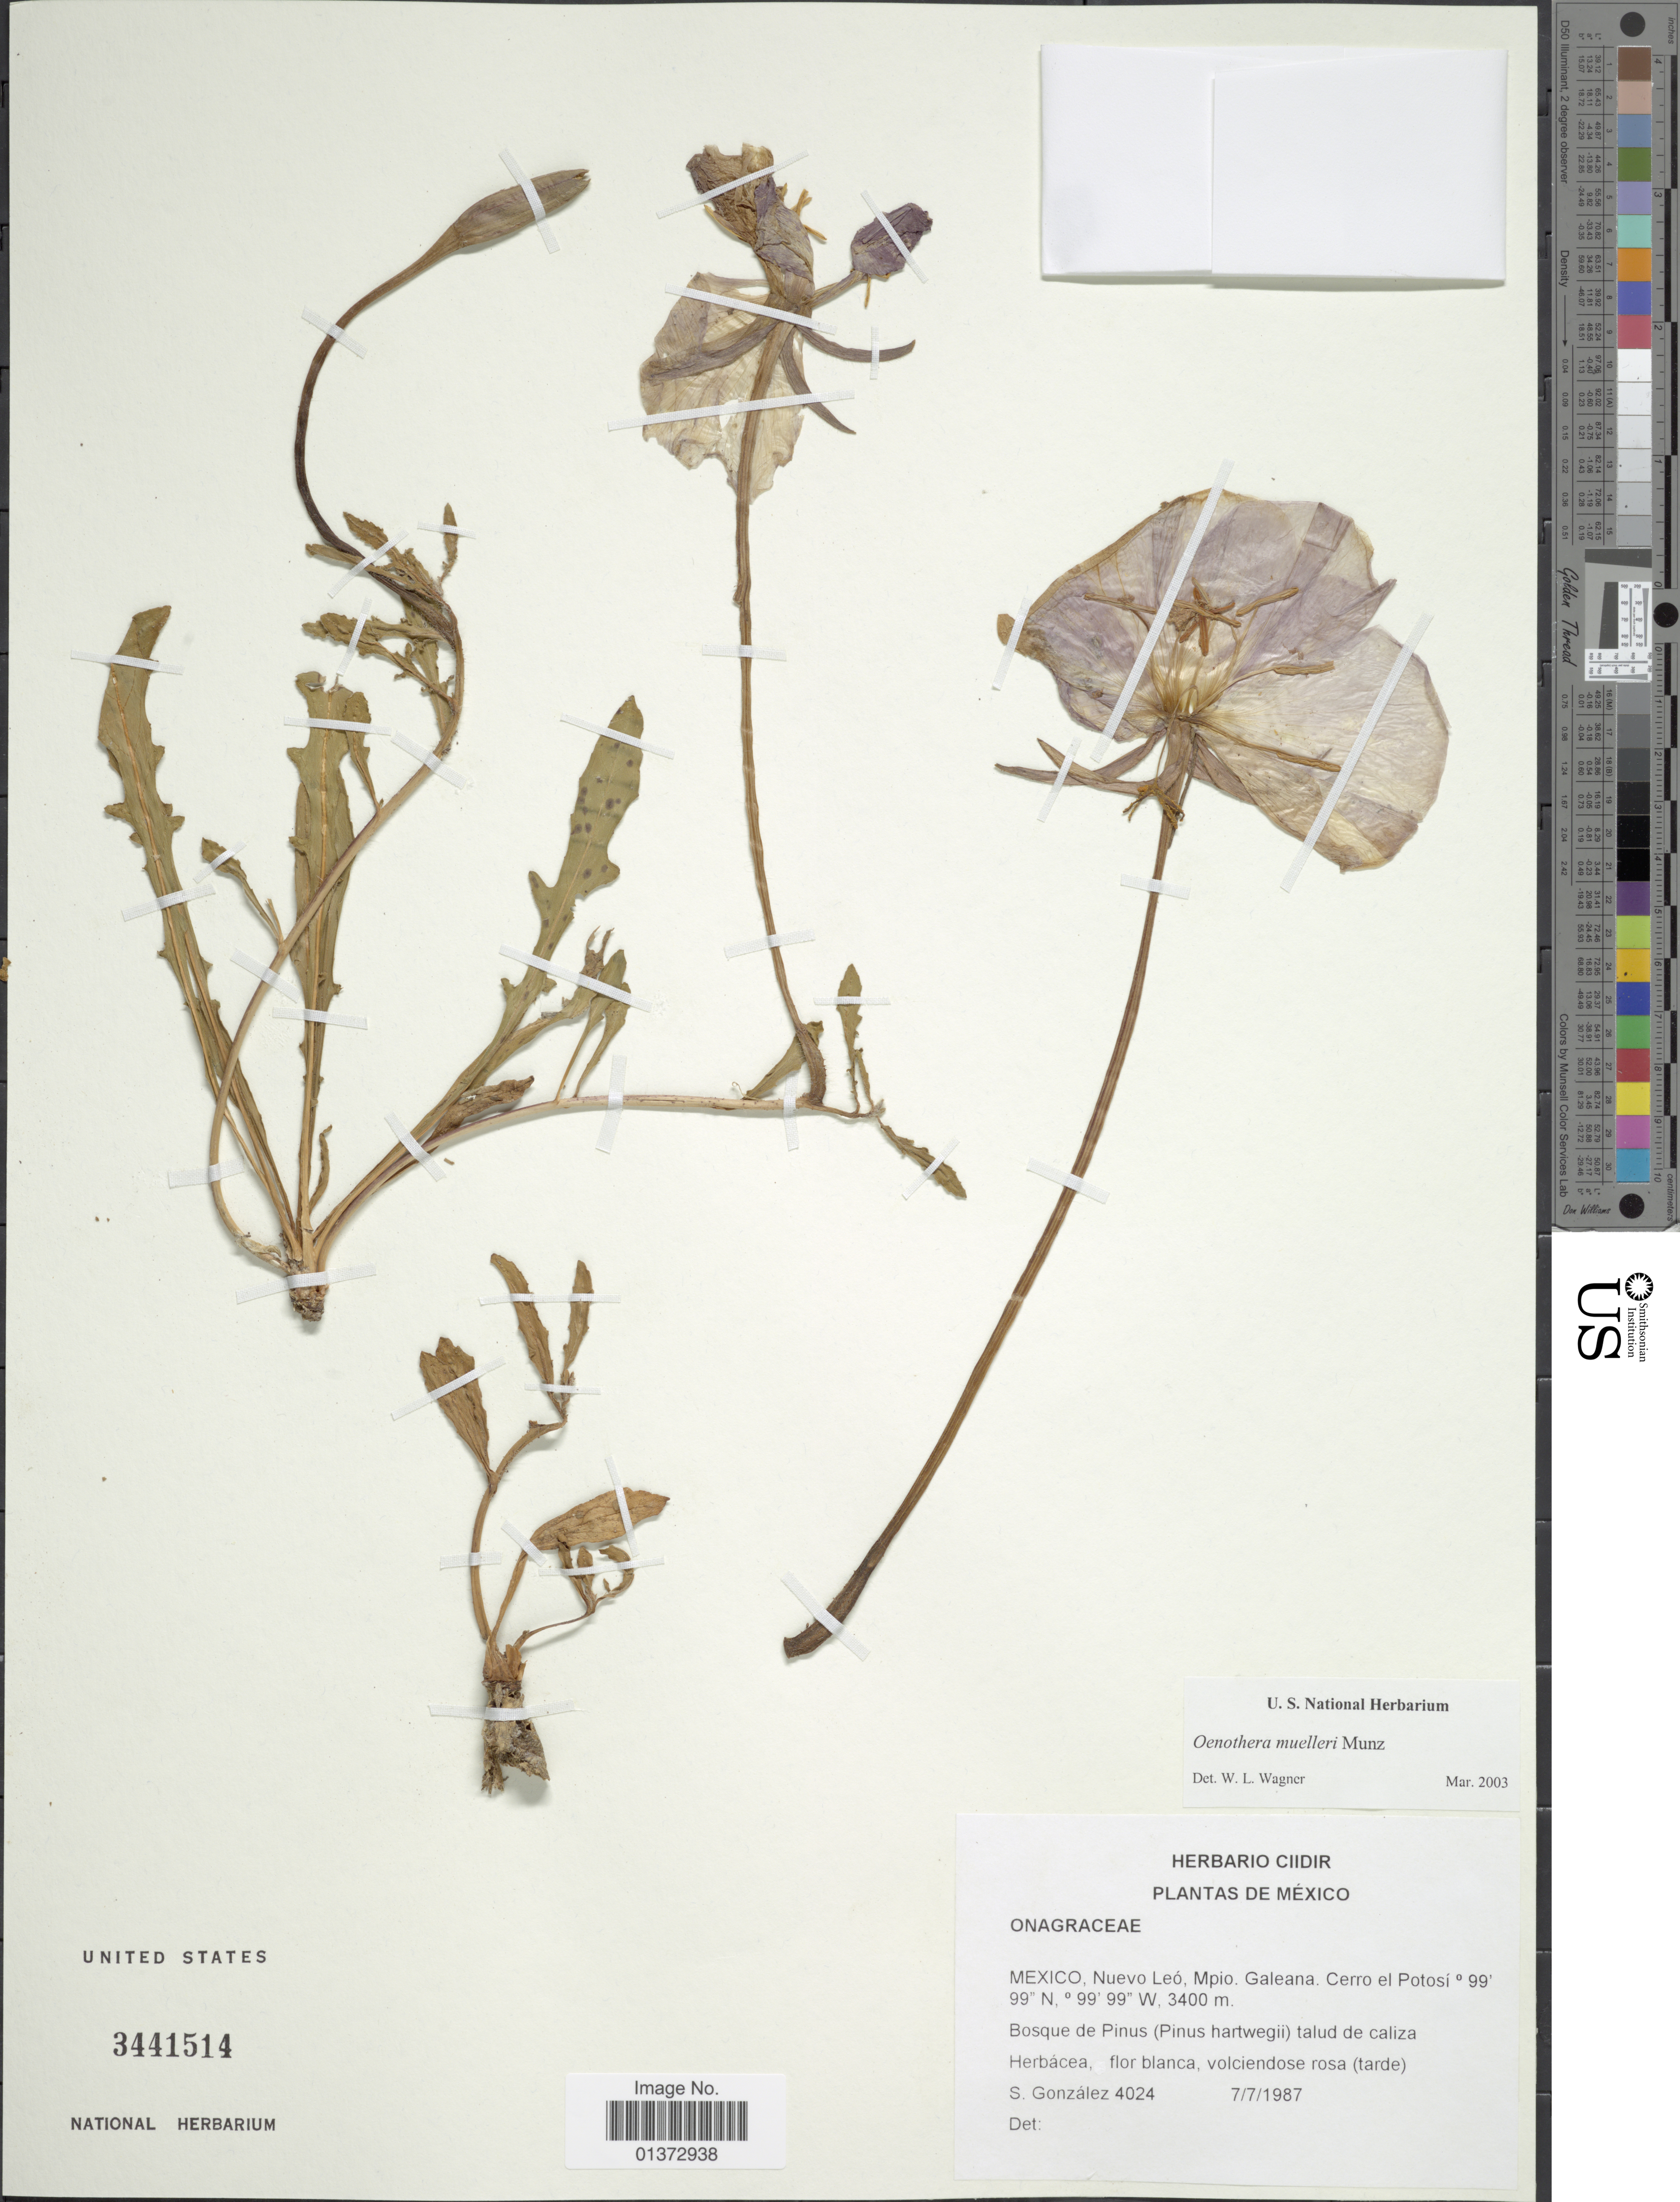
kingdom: Plantae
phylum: Tracheophyta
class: Magnoliopsida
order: Myrtales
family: Onagraceae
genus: Oenothera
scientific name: Oenothera muelleri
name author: Munz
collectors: S. González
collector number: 4024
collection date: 1987-07-07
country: Mexico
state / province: Nuevo León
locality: Mpio. Galeana, Cerro el Potosi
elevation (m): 3400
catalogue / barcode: US 3441514